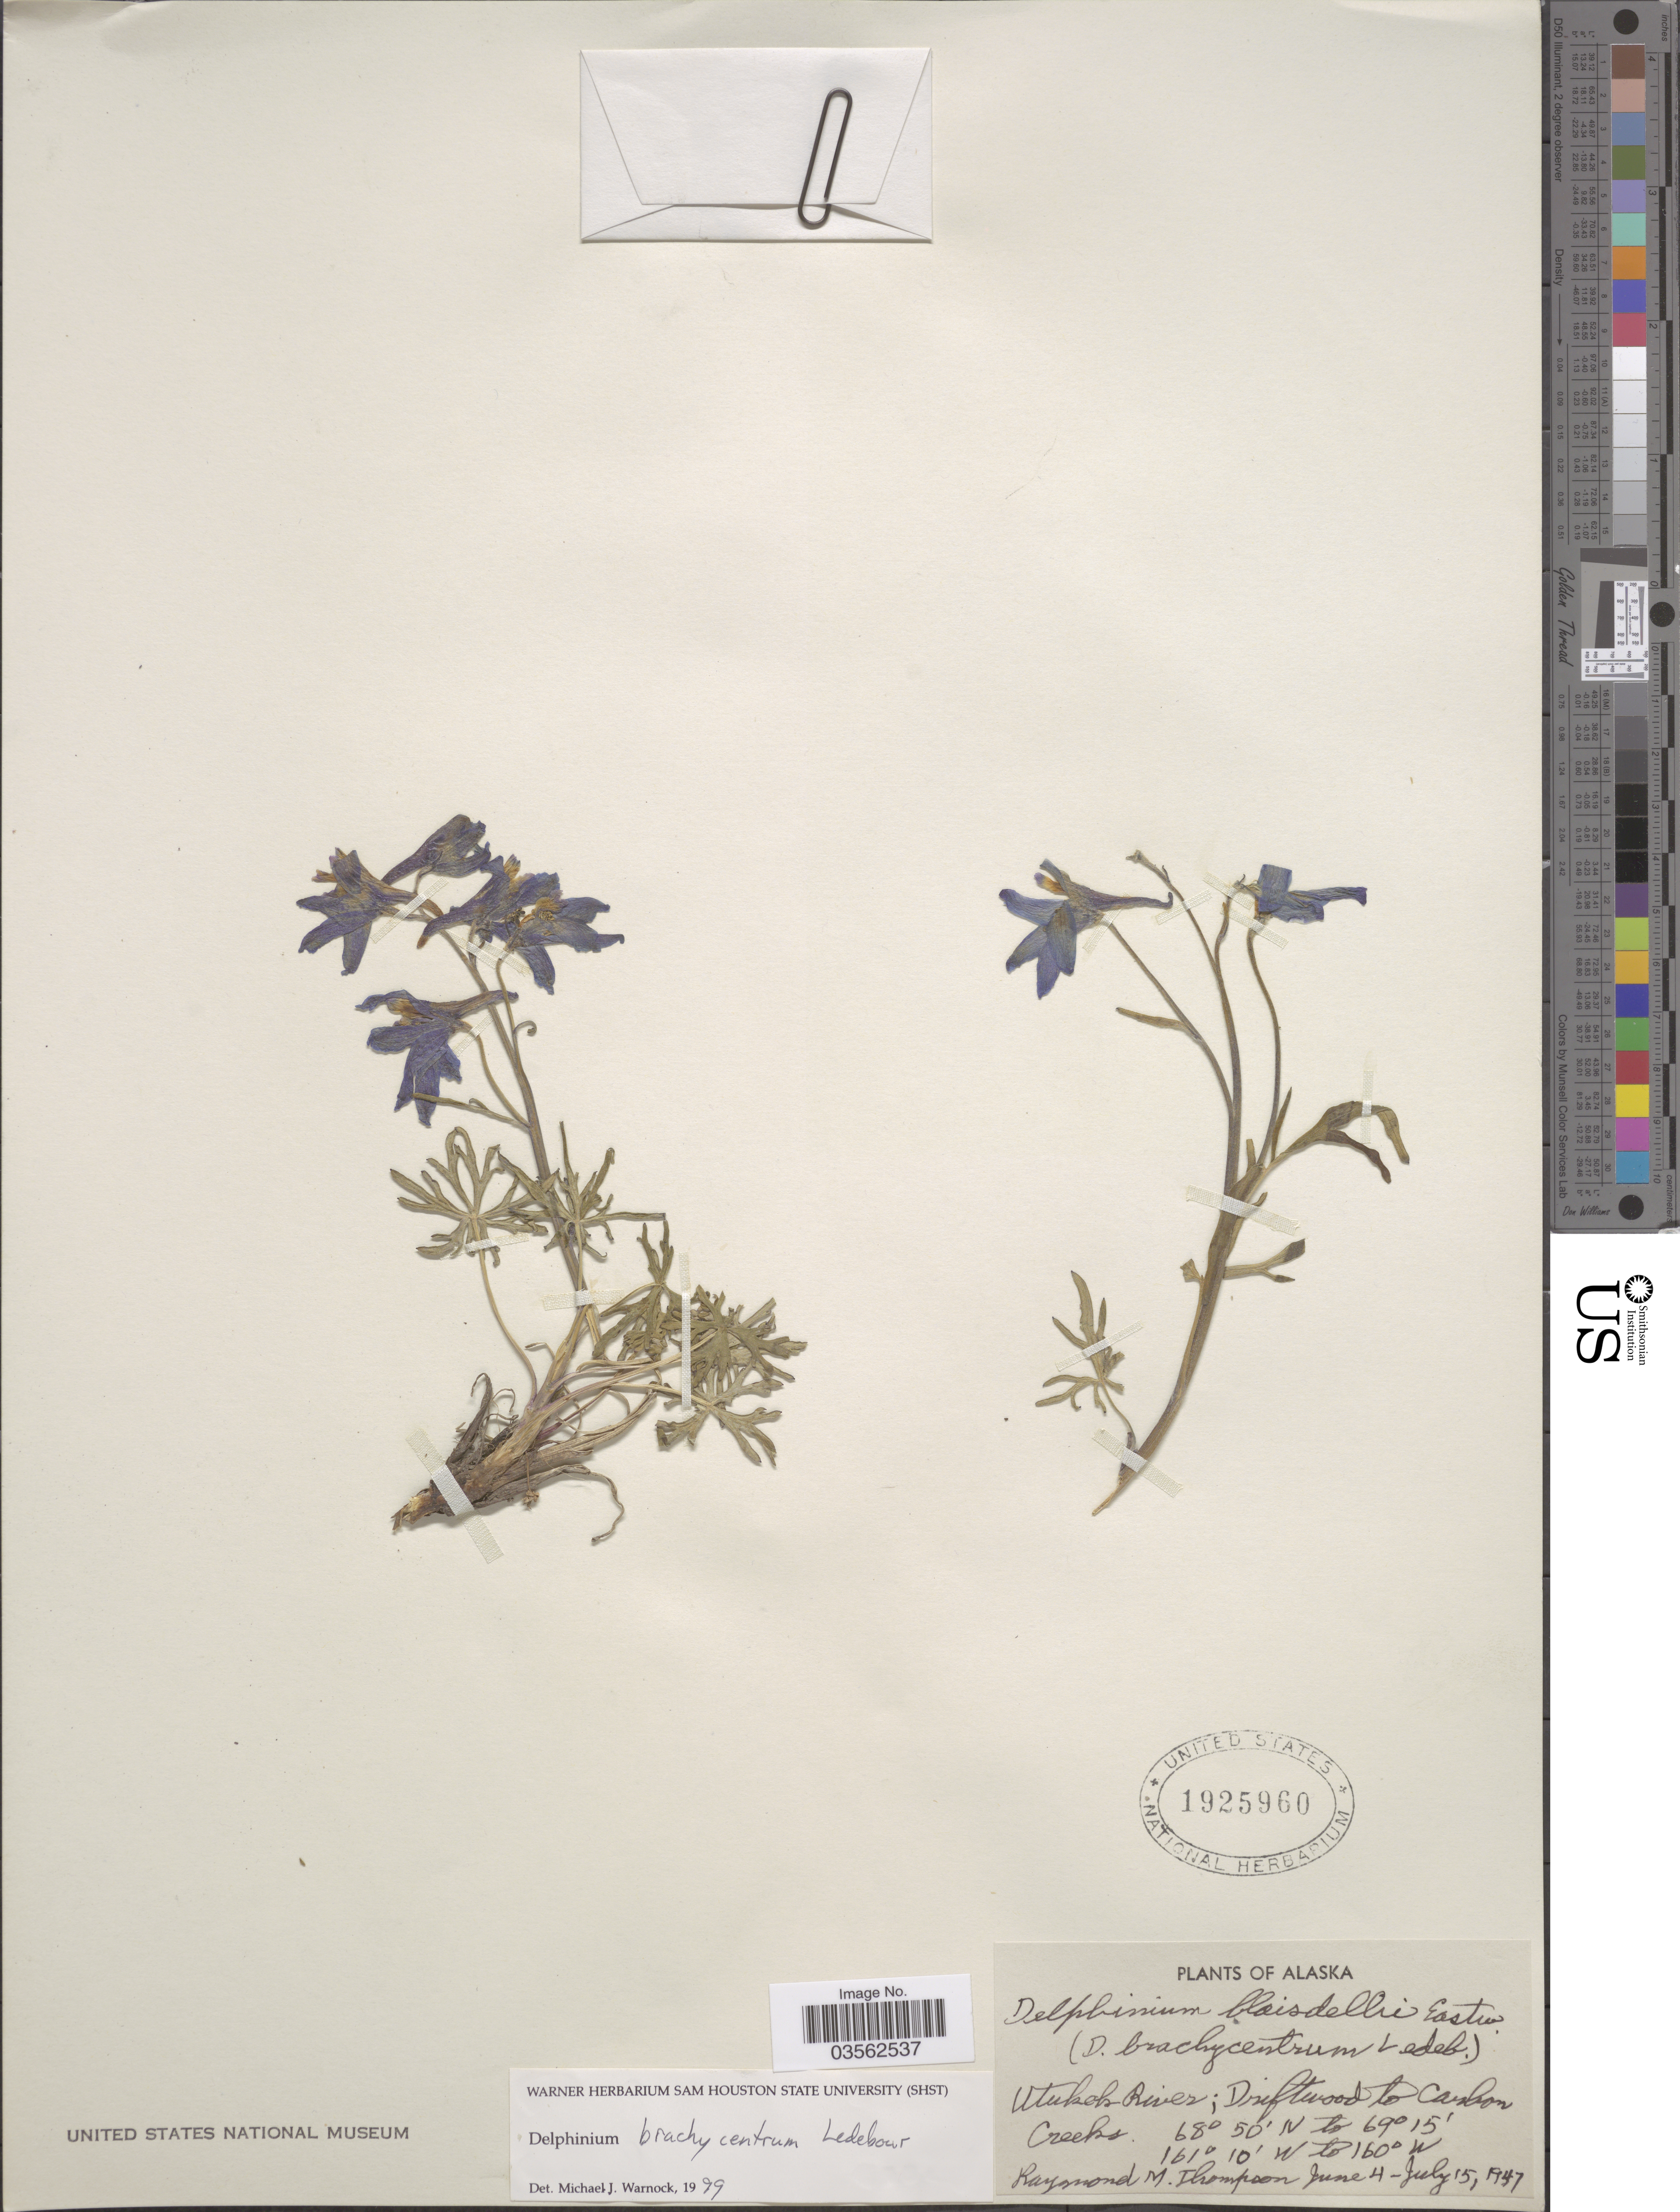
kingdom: Plantae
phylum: Tracheophyta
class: Magnoliopsida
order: Ranunculales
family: Ranunculaceae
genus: Delphinium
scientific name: Delphinium brachycentrum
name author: Ledeb.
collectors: R. Thompson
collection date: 1947-06-04/1947-07-15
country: United States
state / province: Alaska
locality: Utukok River; Driftwood to Carbon Creeks.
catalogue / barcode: US 1925960